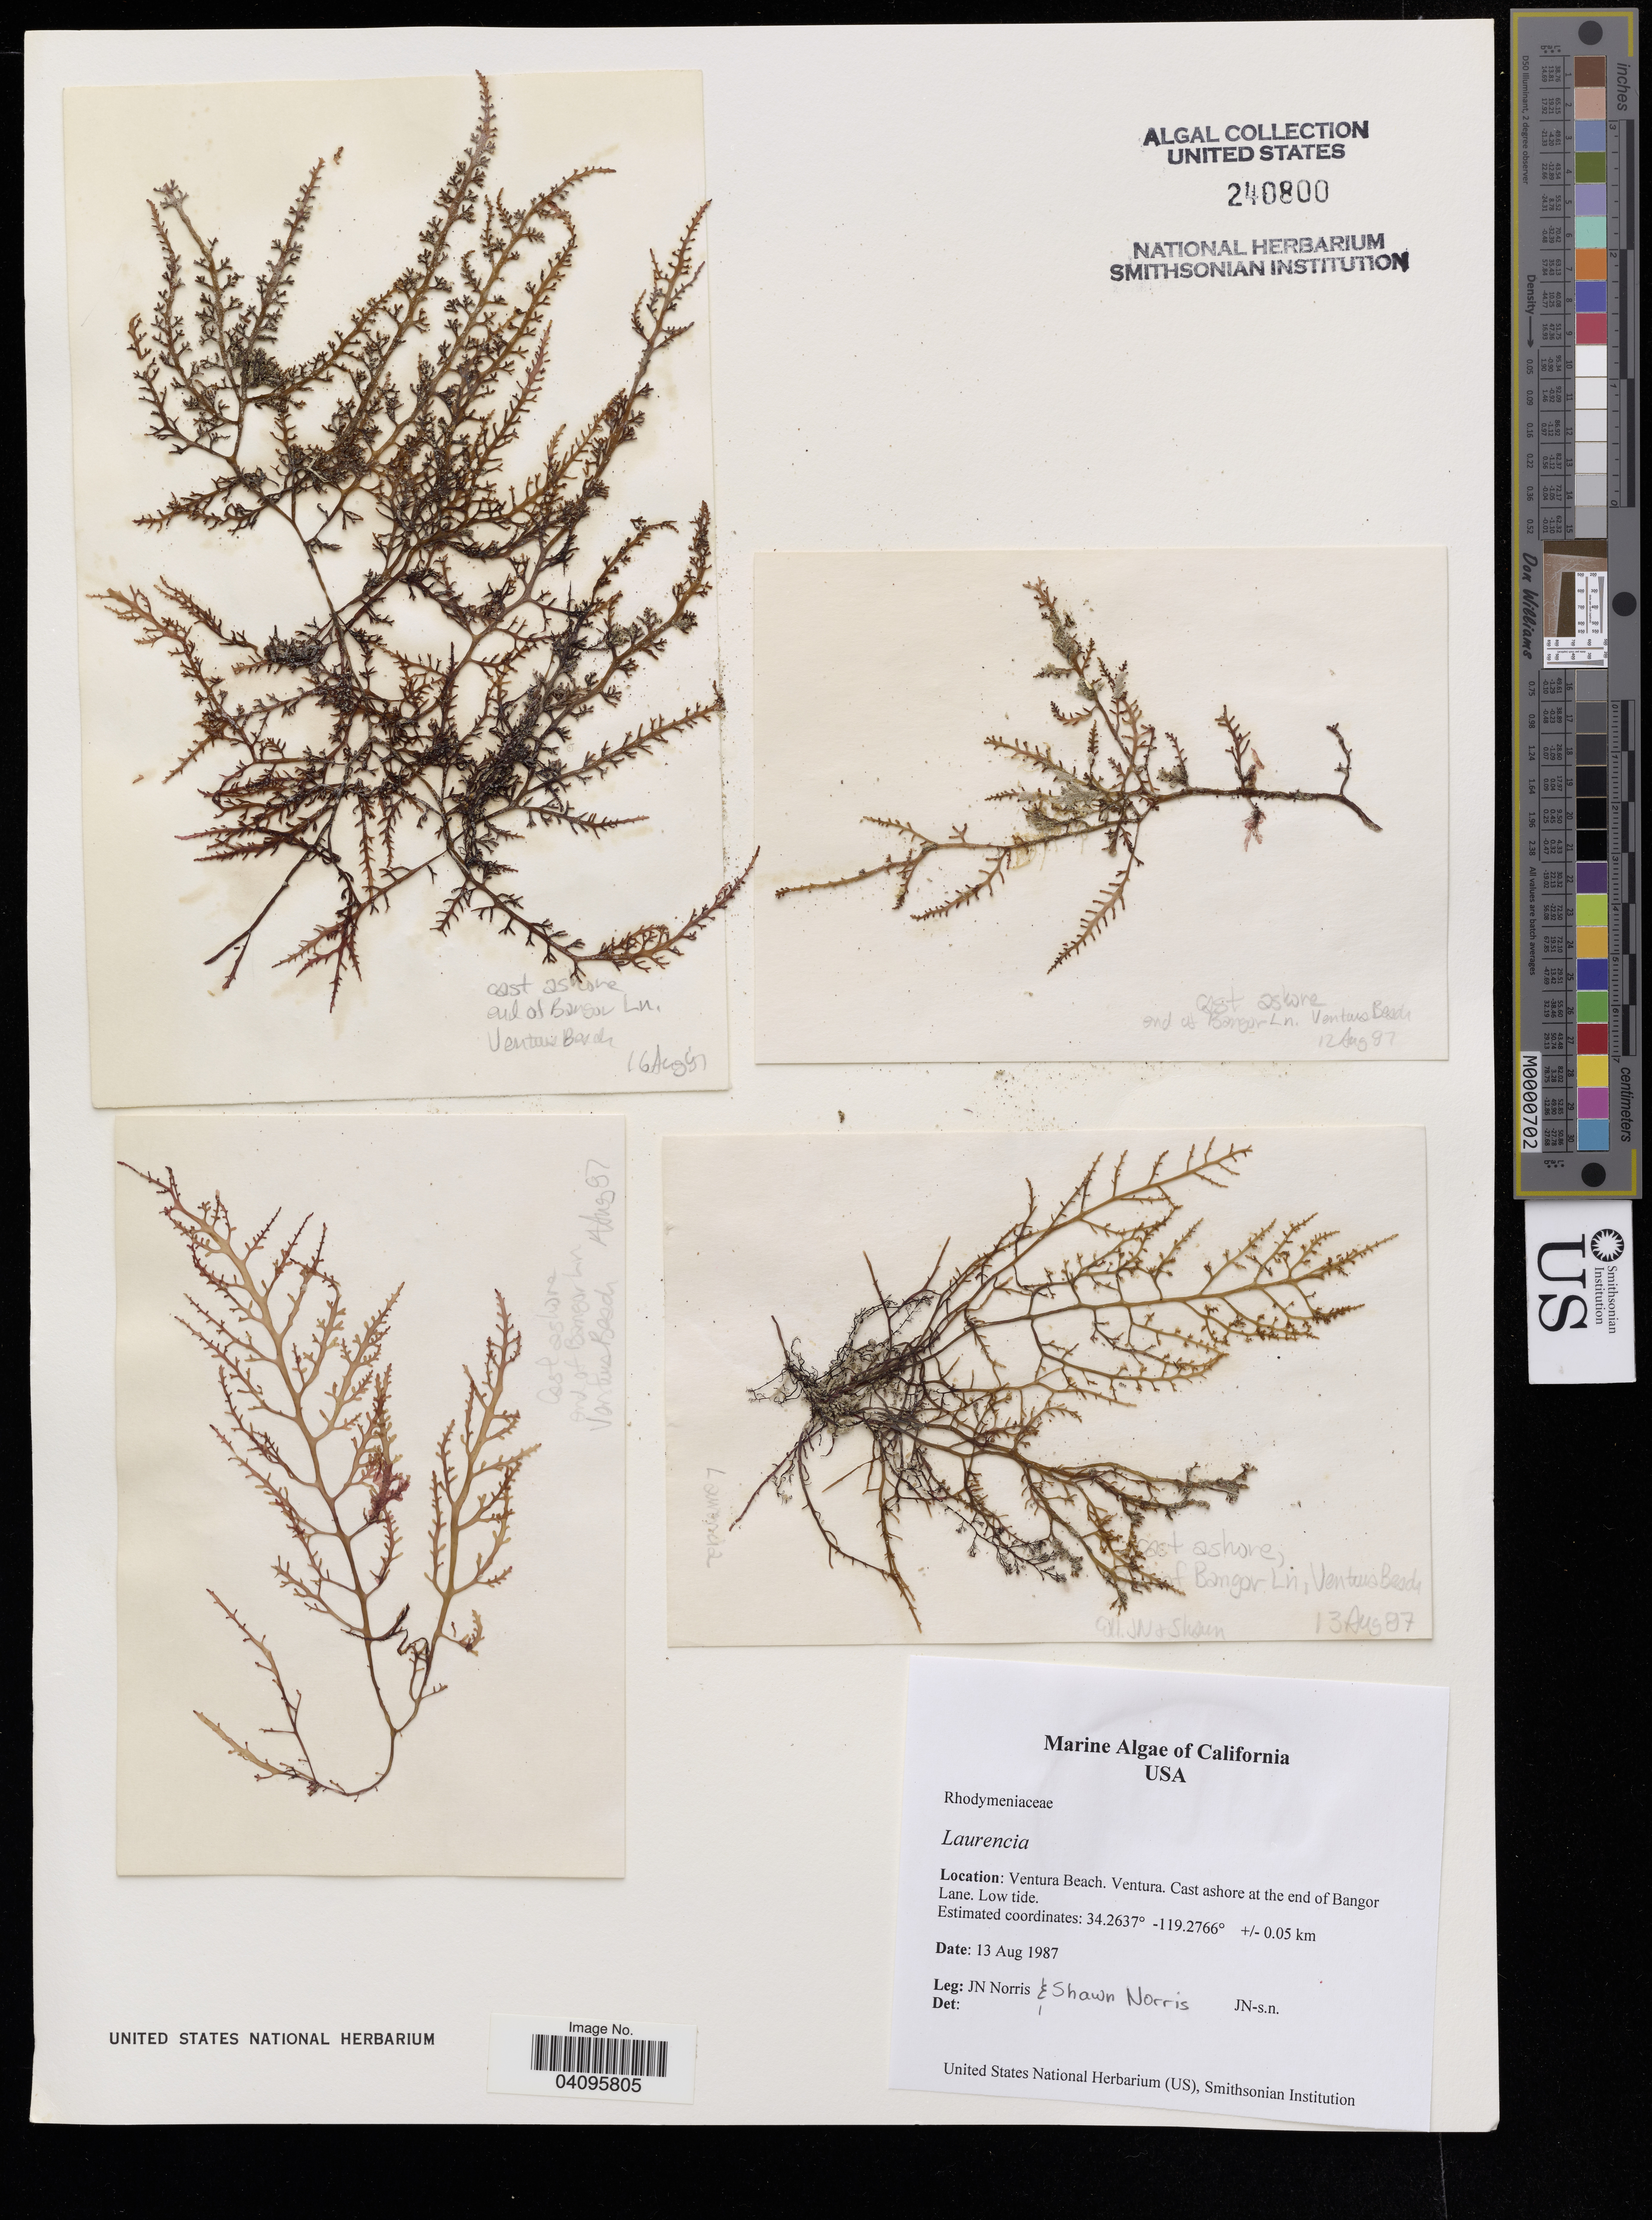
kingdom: Plantae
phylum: Rhodophyta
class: Florideophyceae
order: Ceramiales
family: Rhodomelaceae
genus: Laurencia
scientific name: Laurencia sp.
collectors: J. Norris & S. Norris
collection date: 1987-08-13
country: United States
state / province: California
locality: Ventura Beach. Ventura. Cast ashore at the end of Bangor Lane.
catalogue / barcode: US 240800